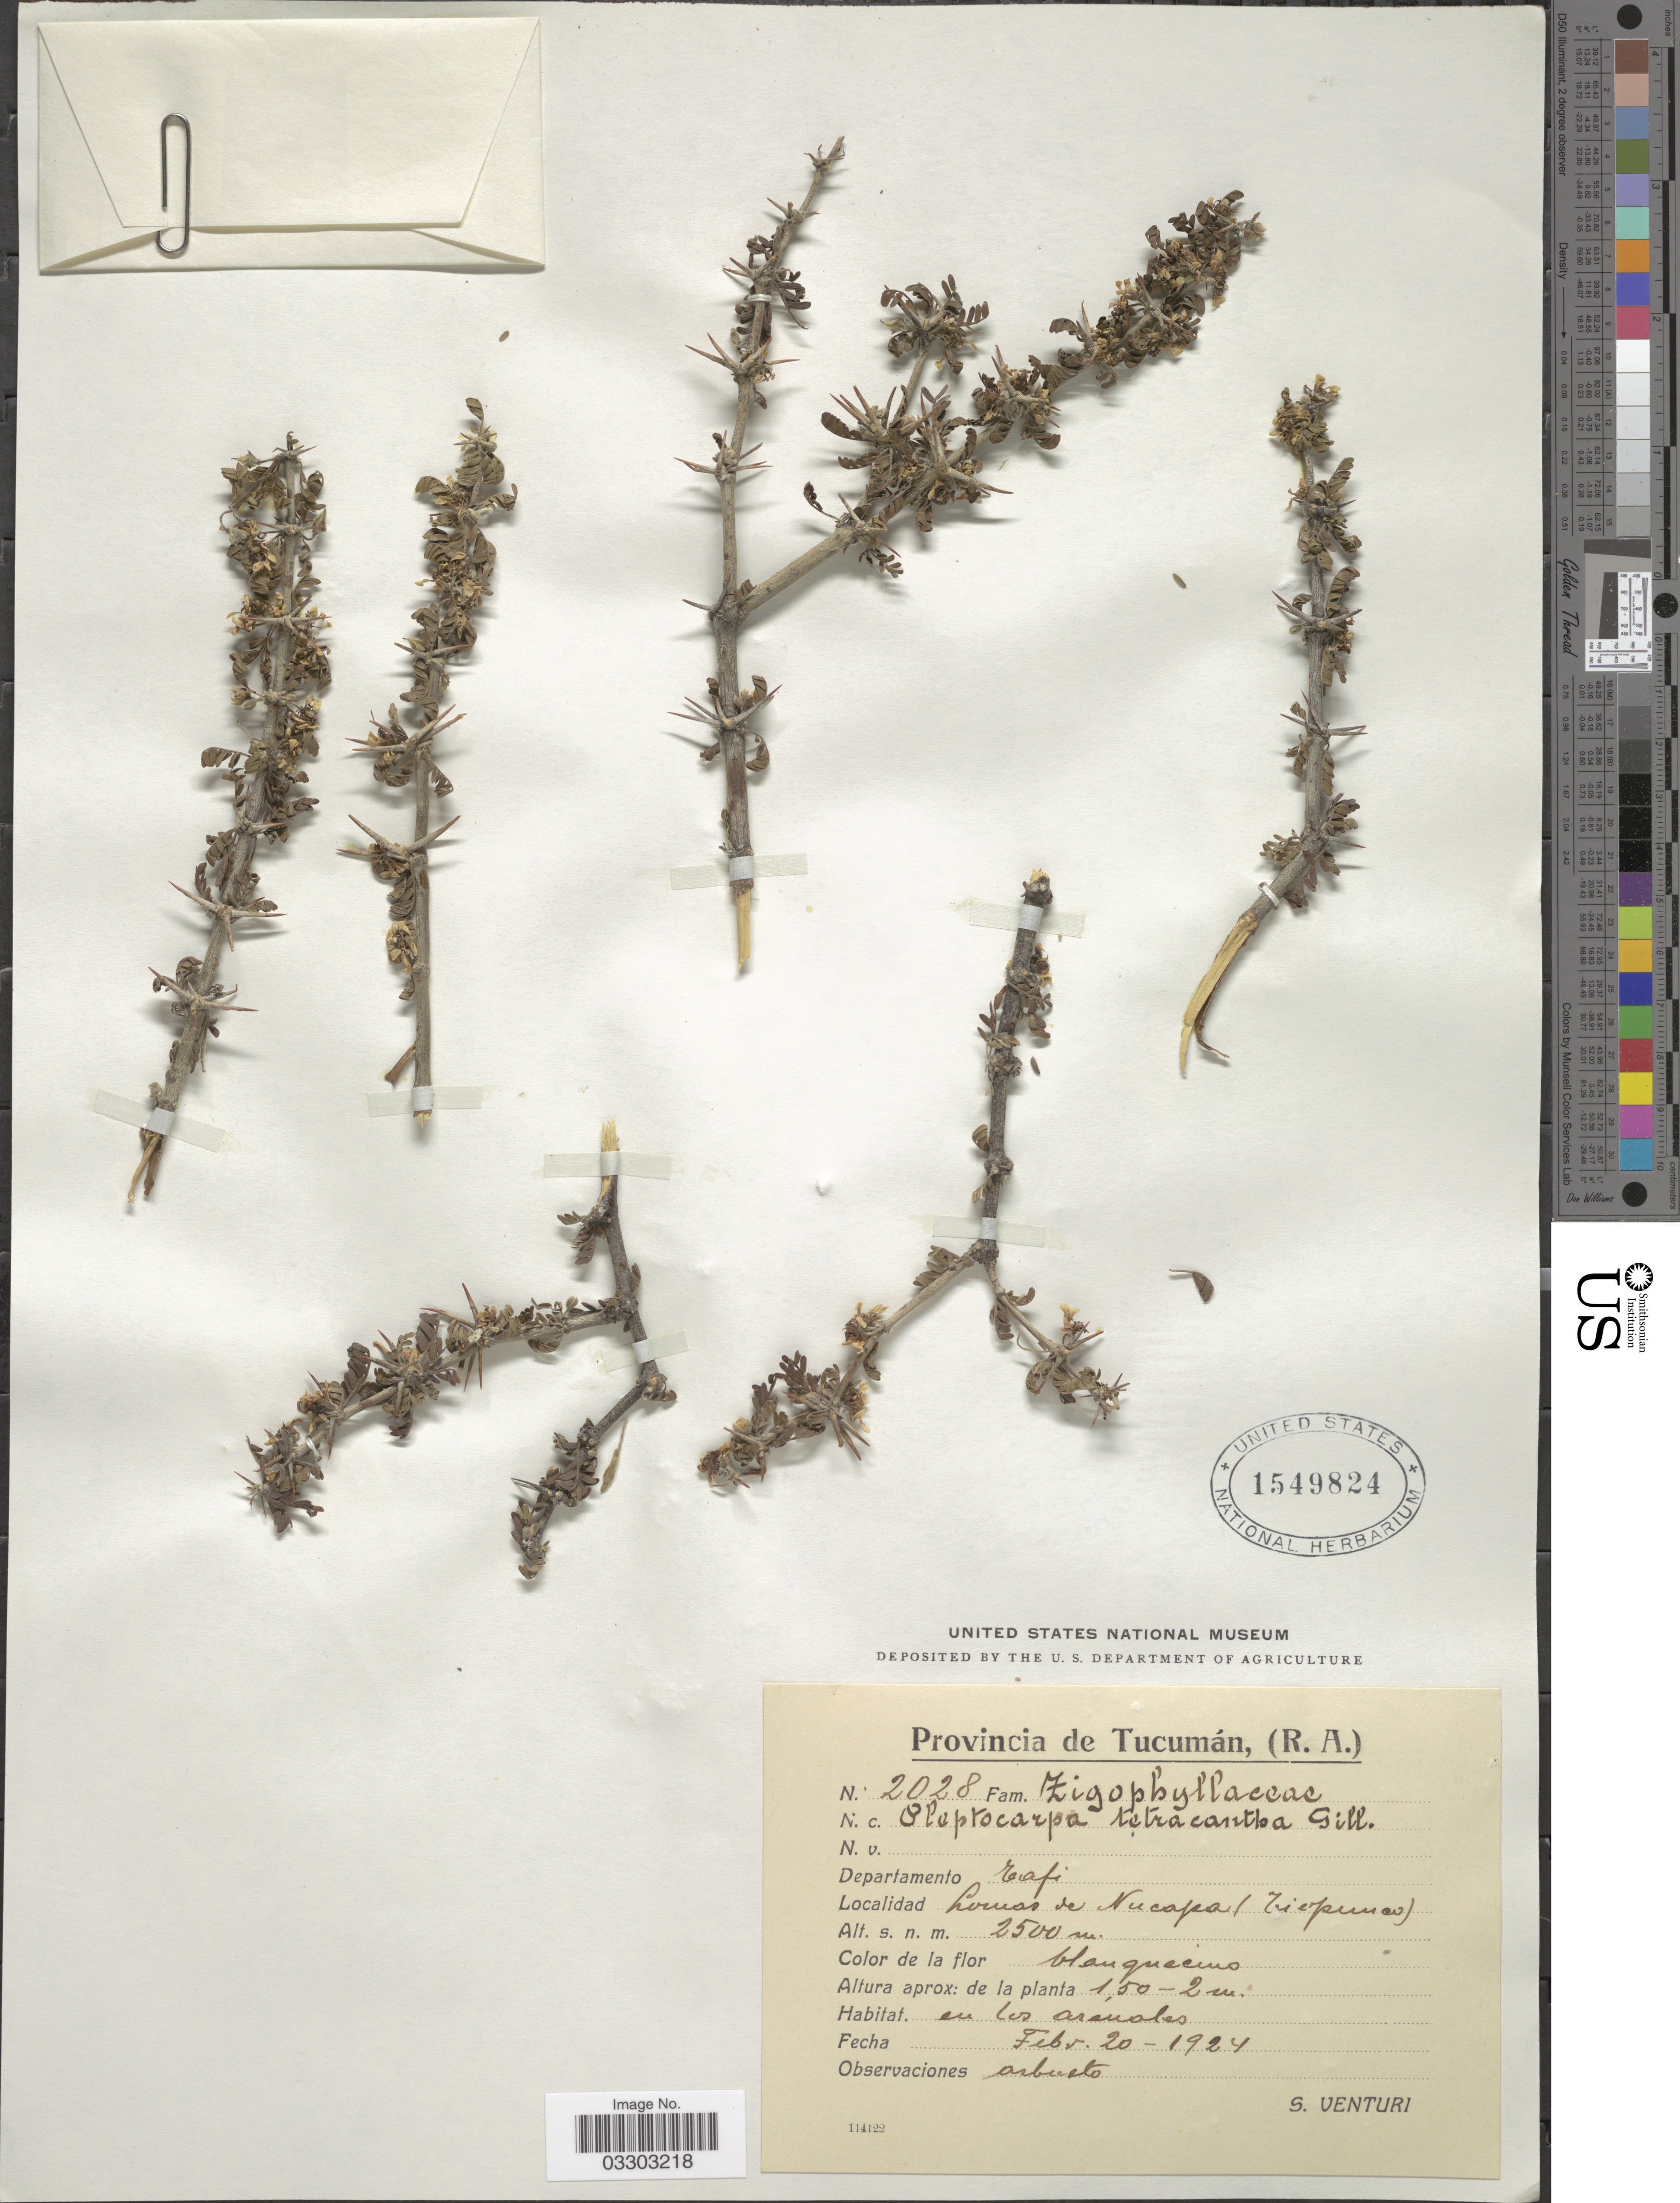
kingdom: Plantae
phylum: Tracheophyta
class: Magnoliopsida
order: Zygophyllales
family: Zygophyllaceae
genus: Plectrocarpa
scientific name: Plectrocarpa tetracantha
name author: Gillies ex Hook. & Arn.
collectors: S. Venturi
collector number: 2028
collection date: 1924-02-20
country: Argentina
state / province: Tucuman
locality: Departamento Tafi. Lomas de Nucapa (Tio Punco).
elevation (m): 2500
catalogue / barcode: US 1549824